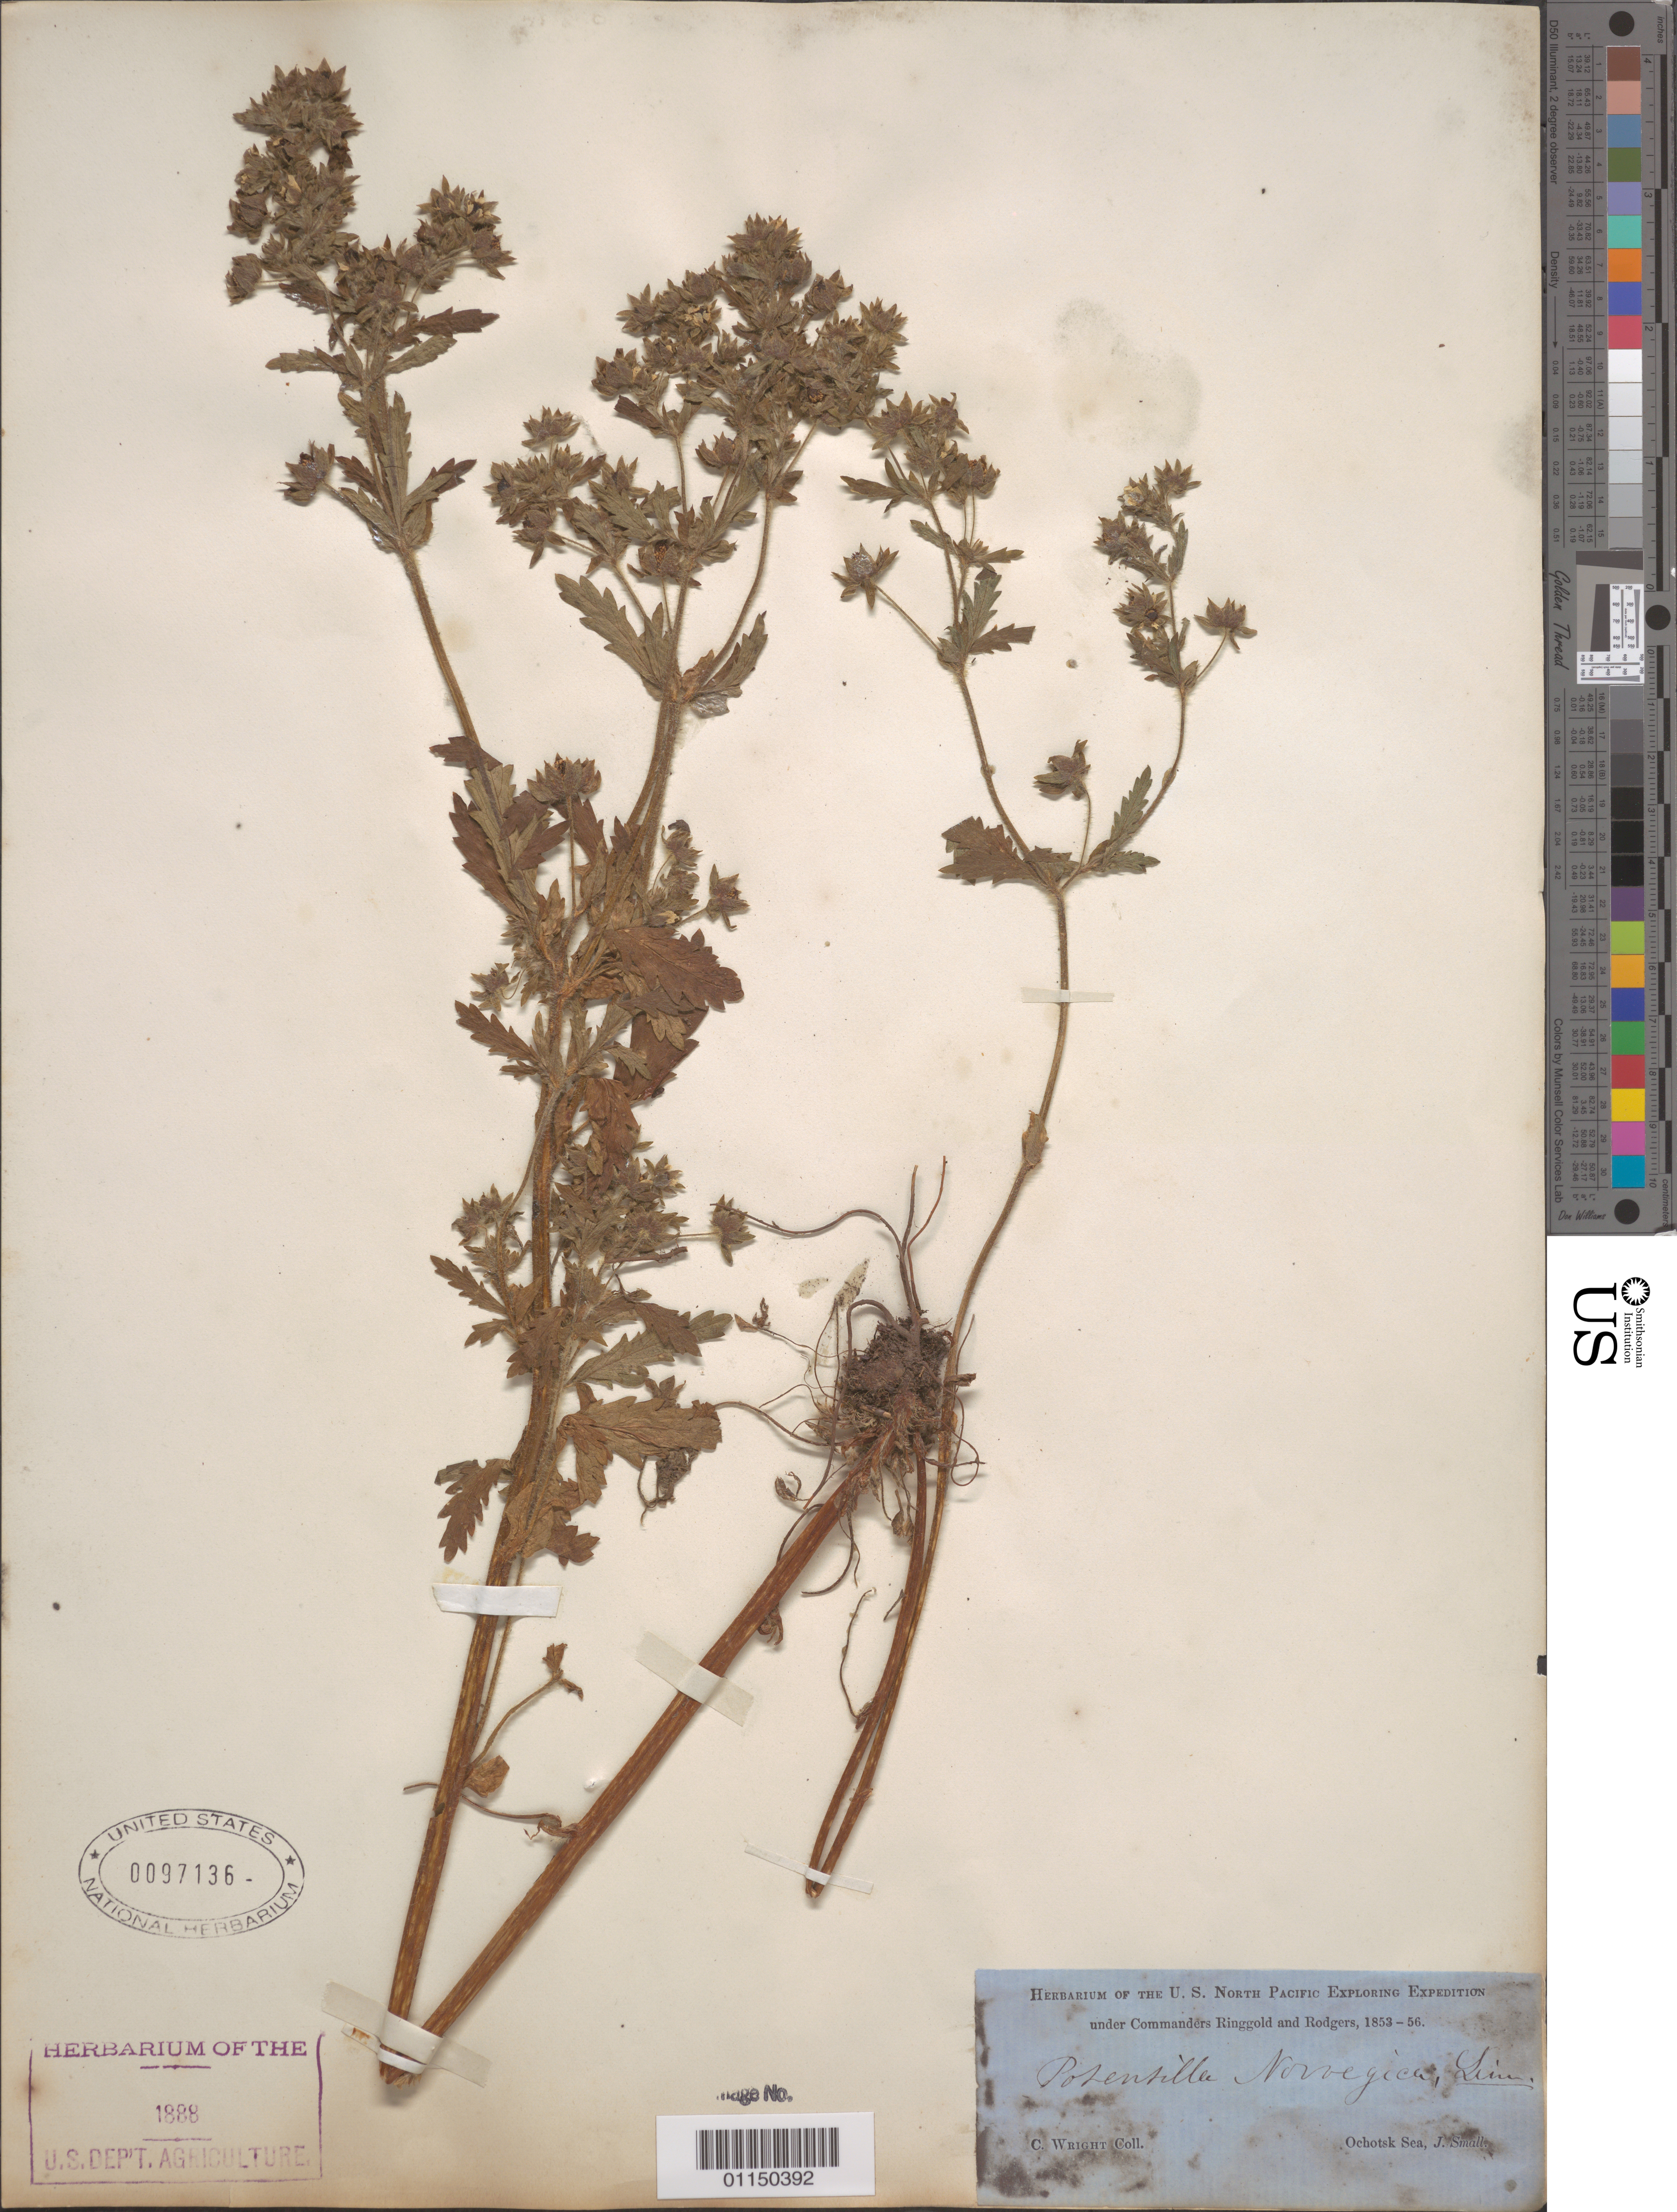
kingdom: Plantae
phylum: Tracheophyta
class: Magnoliopsida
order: Rosales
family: Rosaceae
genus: Potentilla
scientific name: Potentilla norvegica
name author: L.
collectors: C. Wright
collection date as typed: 1853 to -- --- 1856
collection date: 1853/1856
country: Russian Federation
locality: Ochotsk Sea.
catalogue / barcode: US 97136